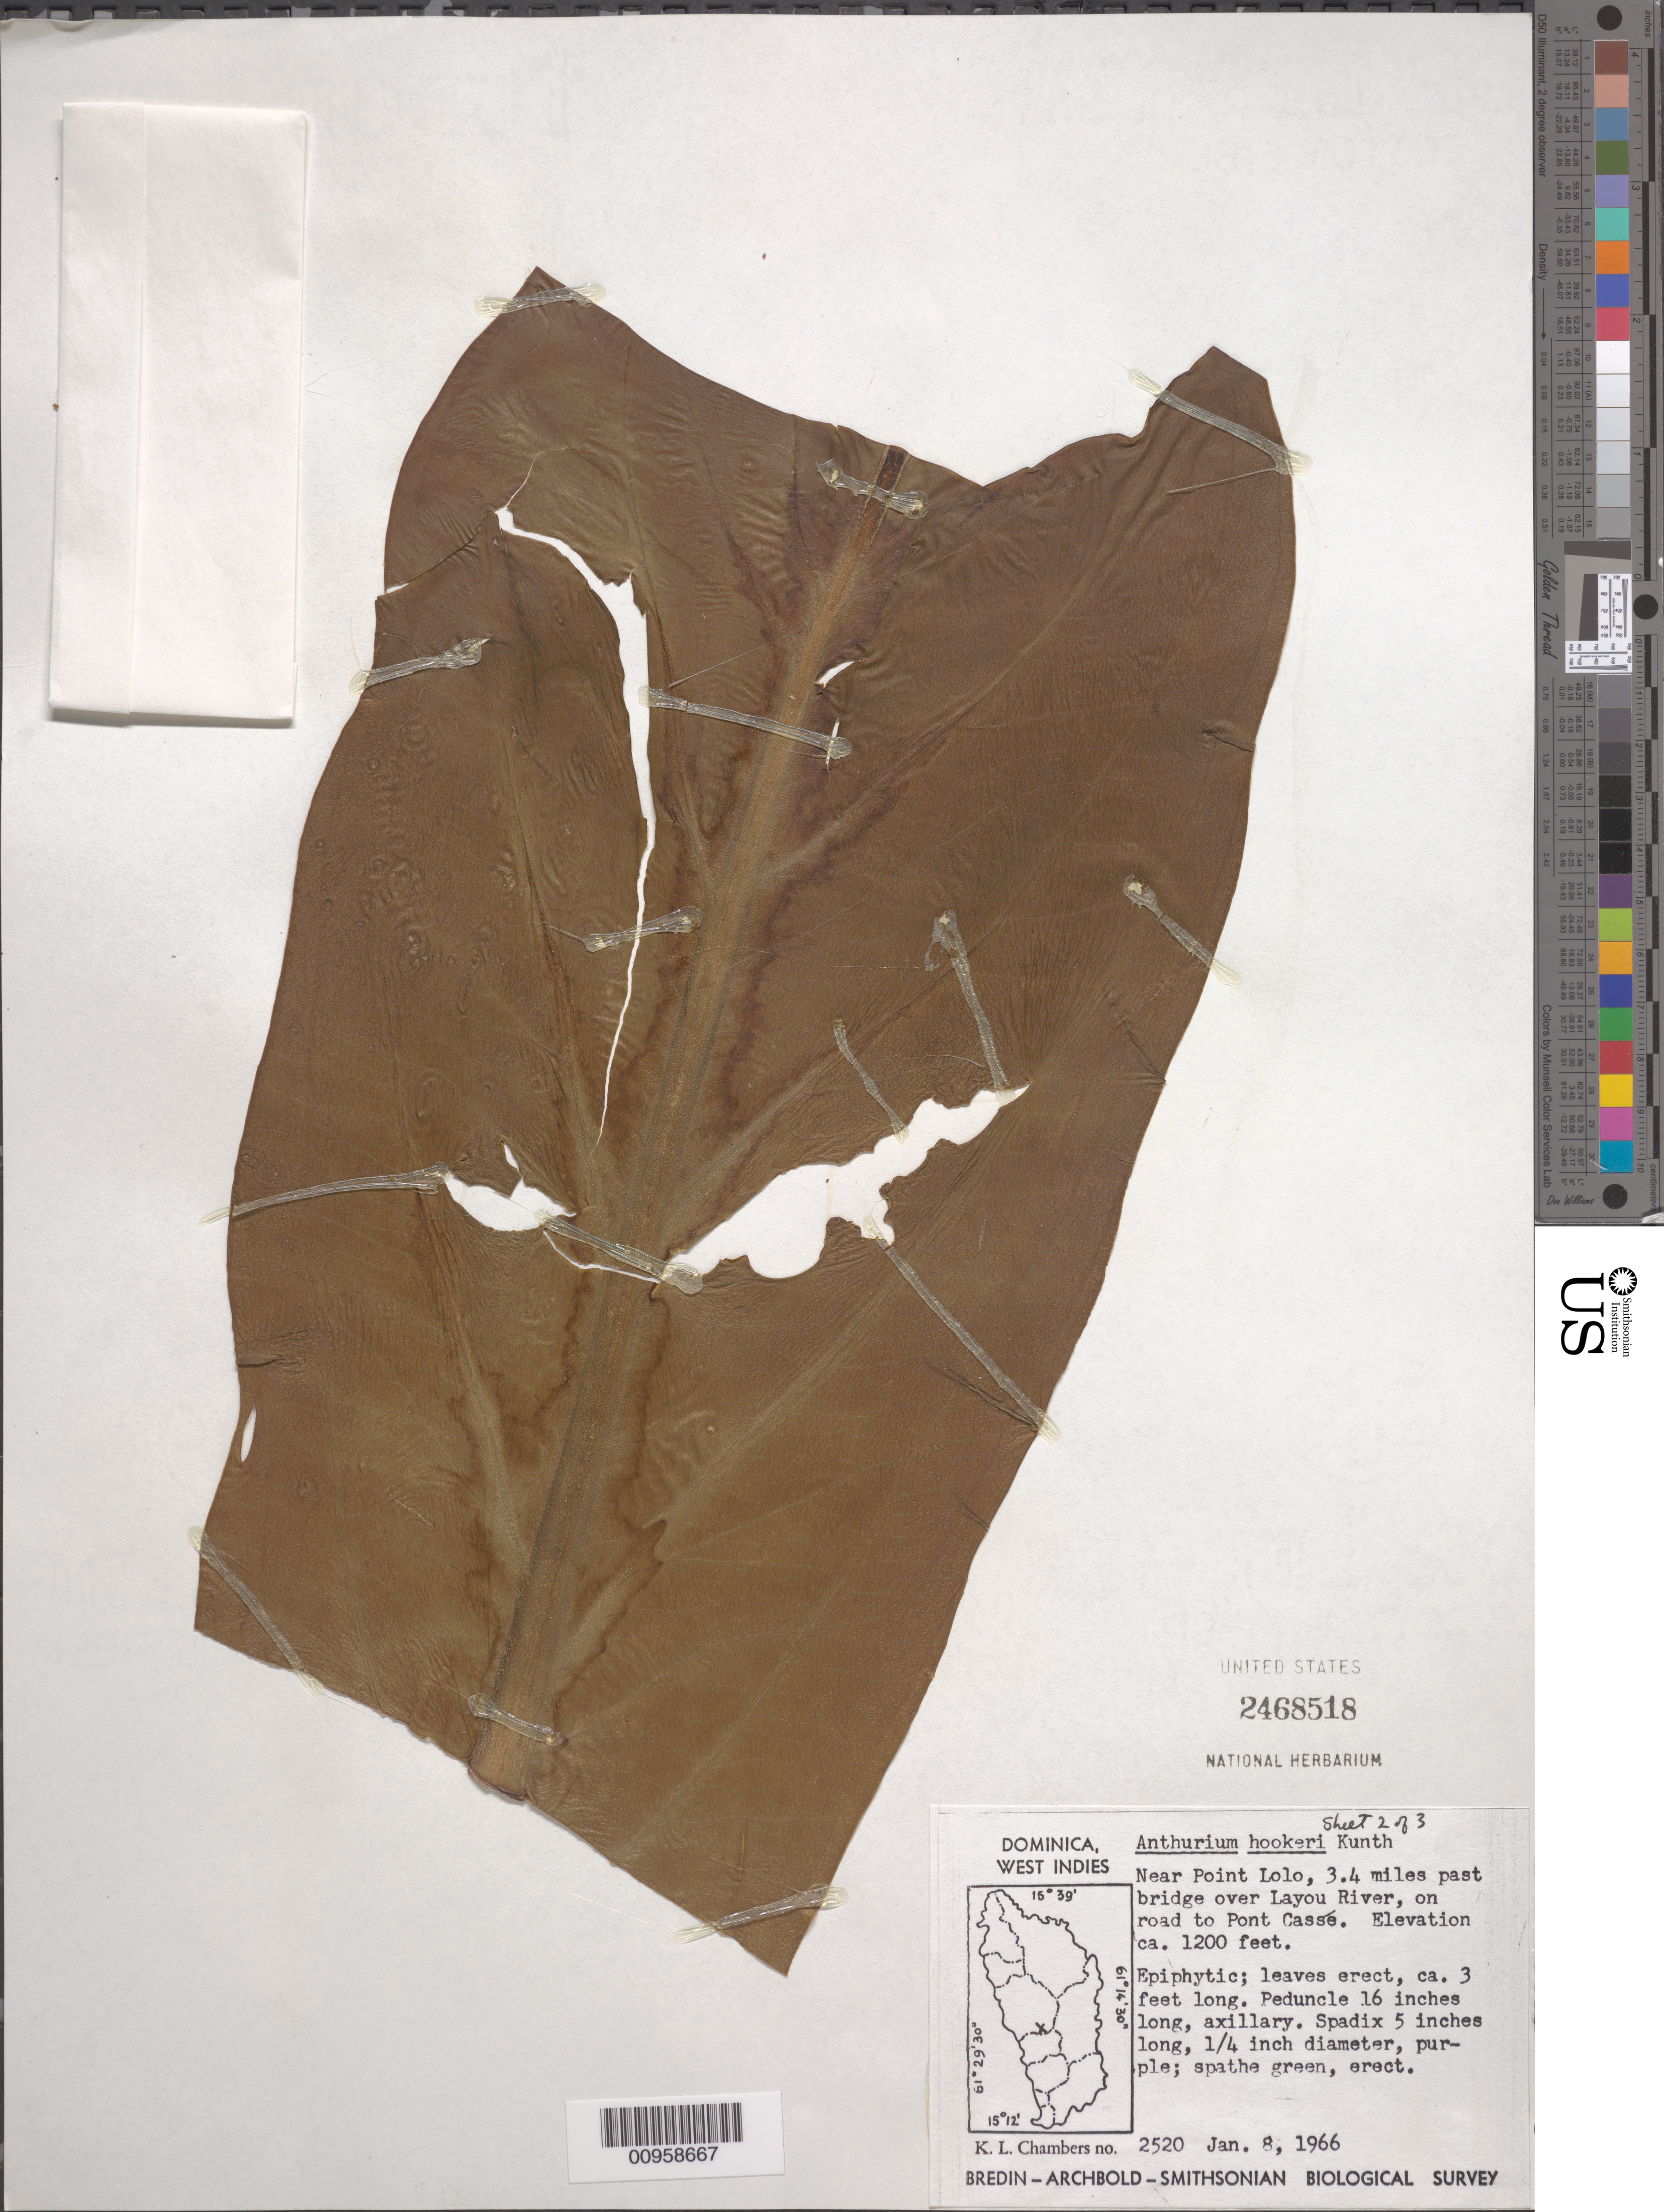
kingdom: Plantae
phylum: Tracheophyta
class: Liliopsida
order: Alismatales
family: Araceae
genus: Anthurium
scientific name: Anthurium hookeri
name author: Kunth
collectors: K. L. Chambers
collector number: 2520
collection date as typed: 08 Jan 1966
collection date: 1966-01-08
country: Dominica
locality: Near Point Lolo, 3.4 miles past bridge over Layou River, on road to Pont Cassé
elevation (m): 366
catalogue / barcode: US 2468518